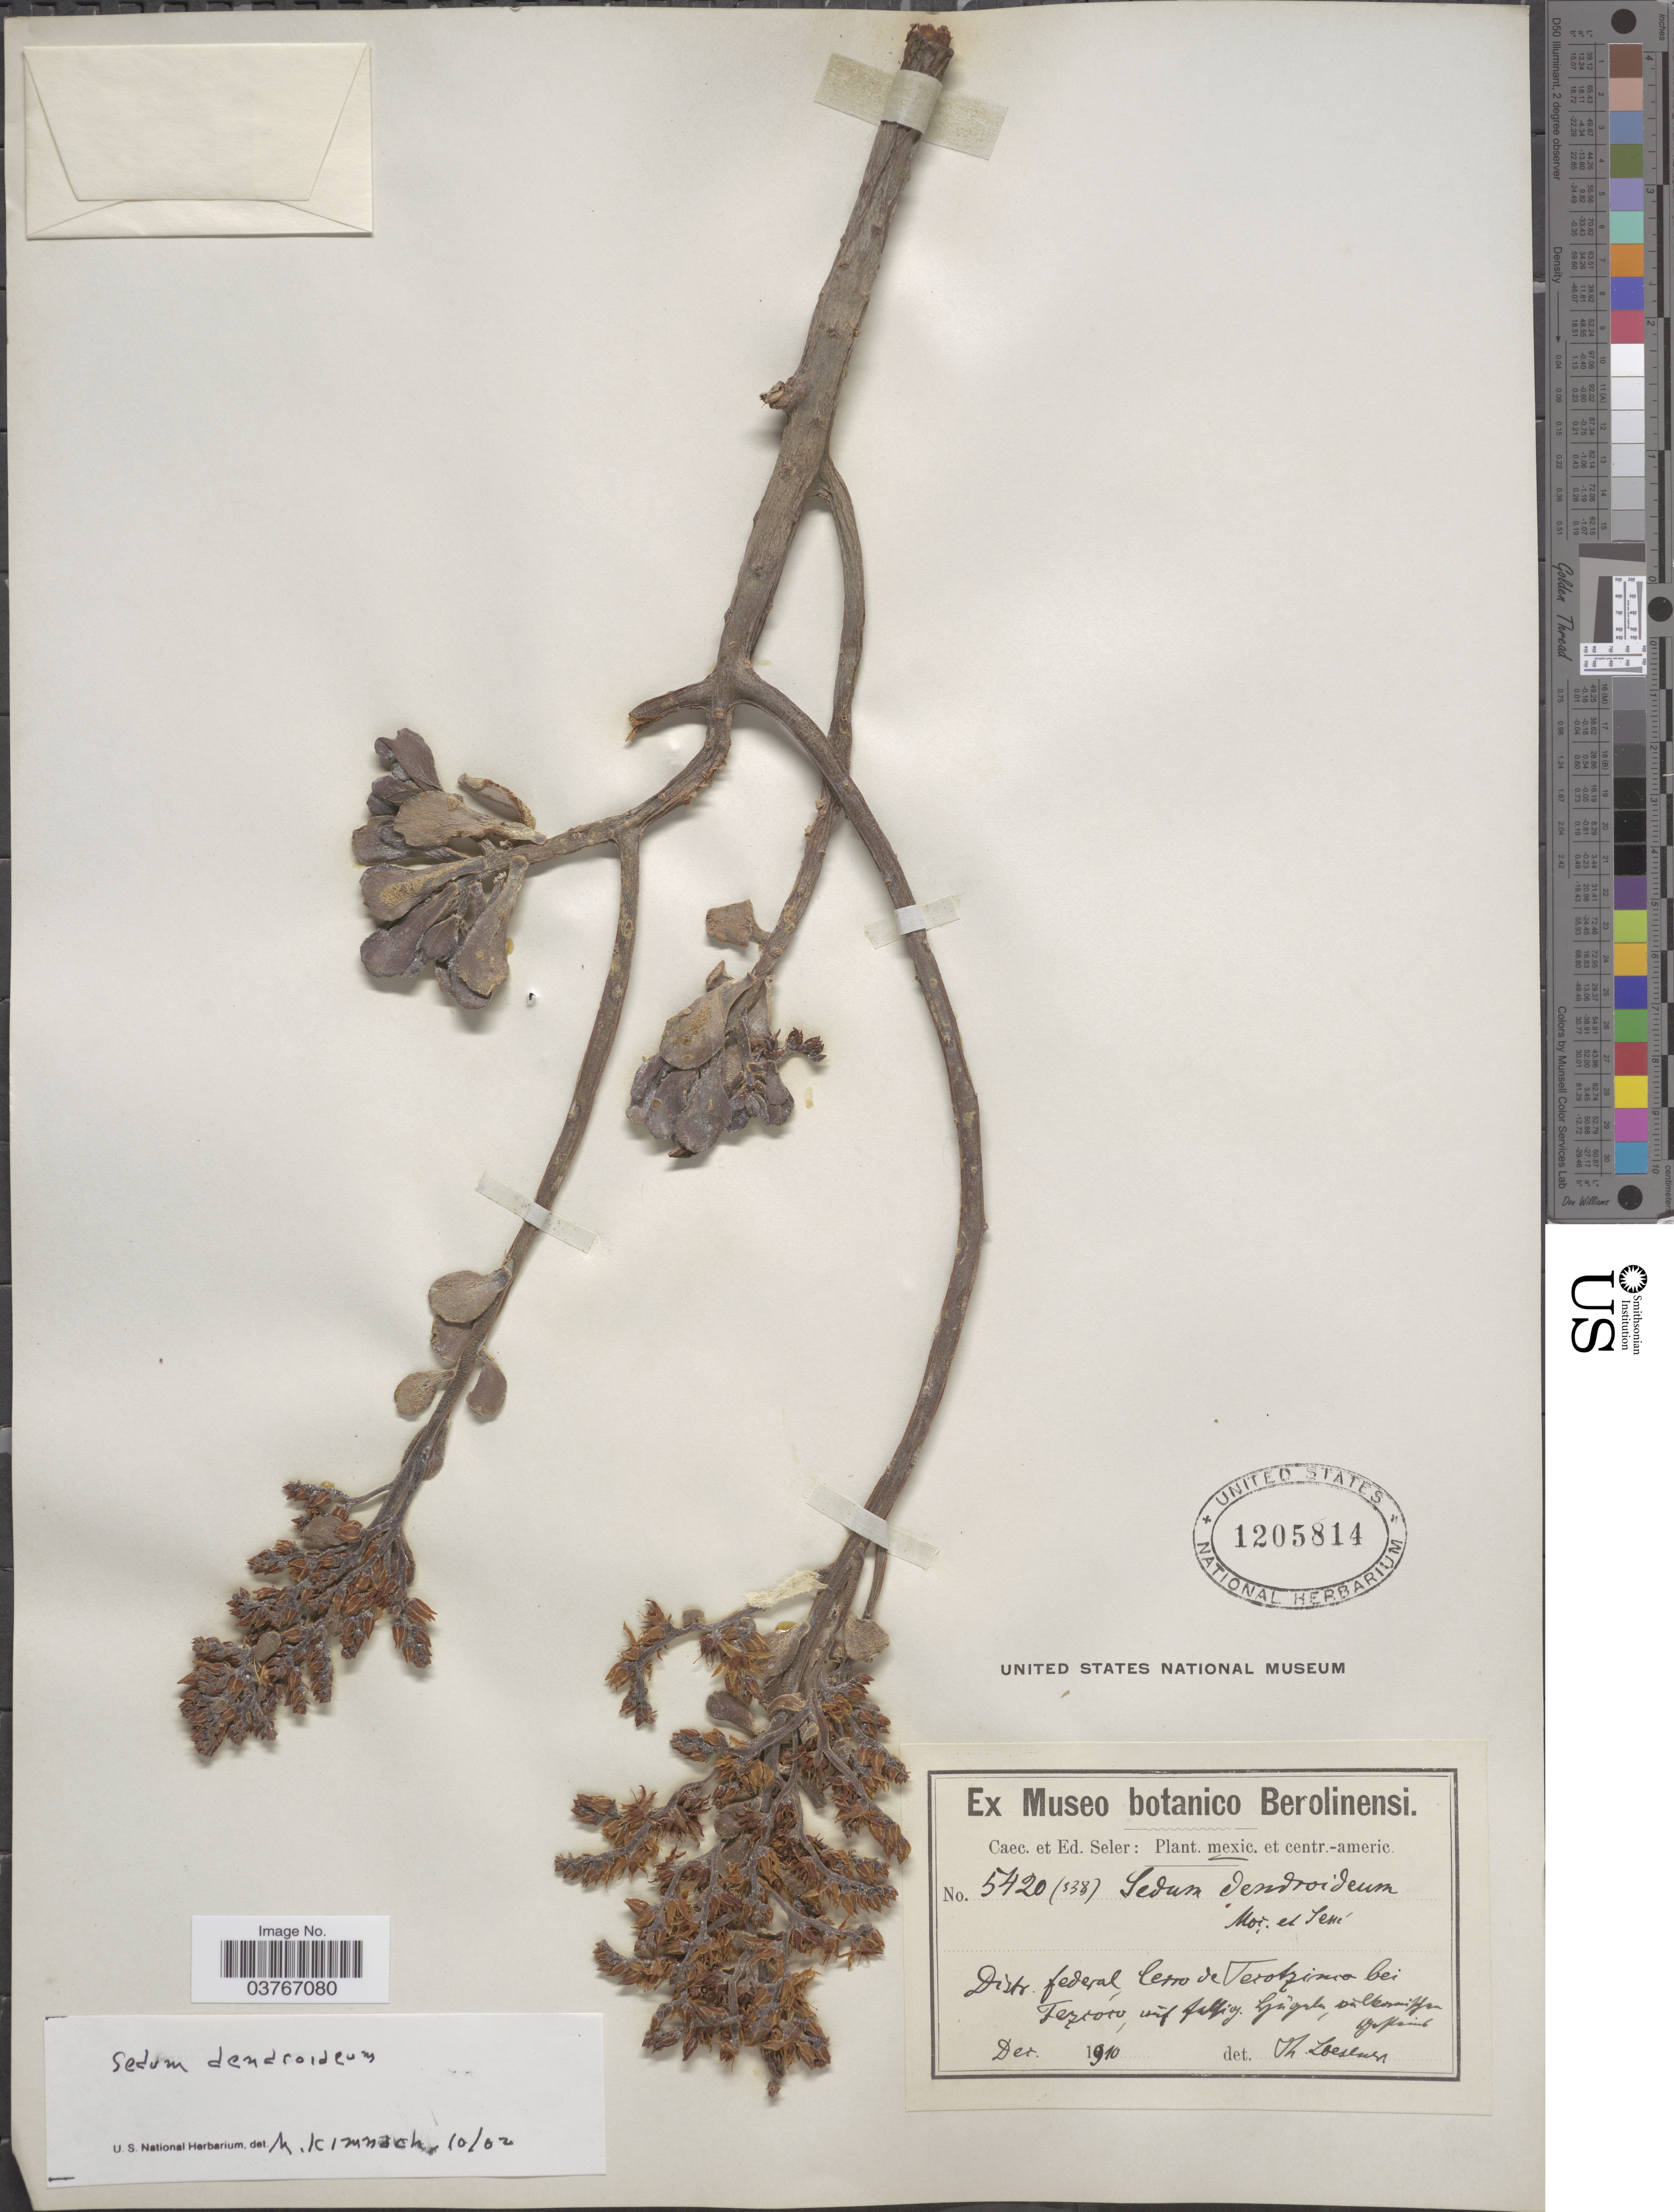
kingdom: Plantae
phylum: Tracheophyta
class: Magnoliopsida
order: Saxifragales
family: Crassulaceae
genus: Sedum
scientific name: Sedum dendroideum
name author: Moc. & Sessé ex DC.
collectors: ex Caec. et Ed Seler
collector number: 5420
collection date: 1910-12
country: Mexico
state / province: Distrito Federal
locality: Distr. Federal, Cerro de Texotzimo [interpreted] bei Tezcoro [interpreted].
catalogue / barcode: US 1205814